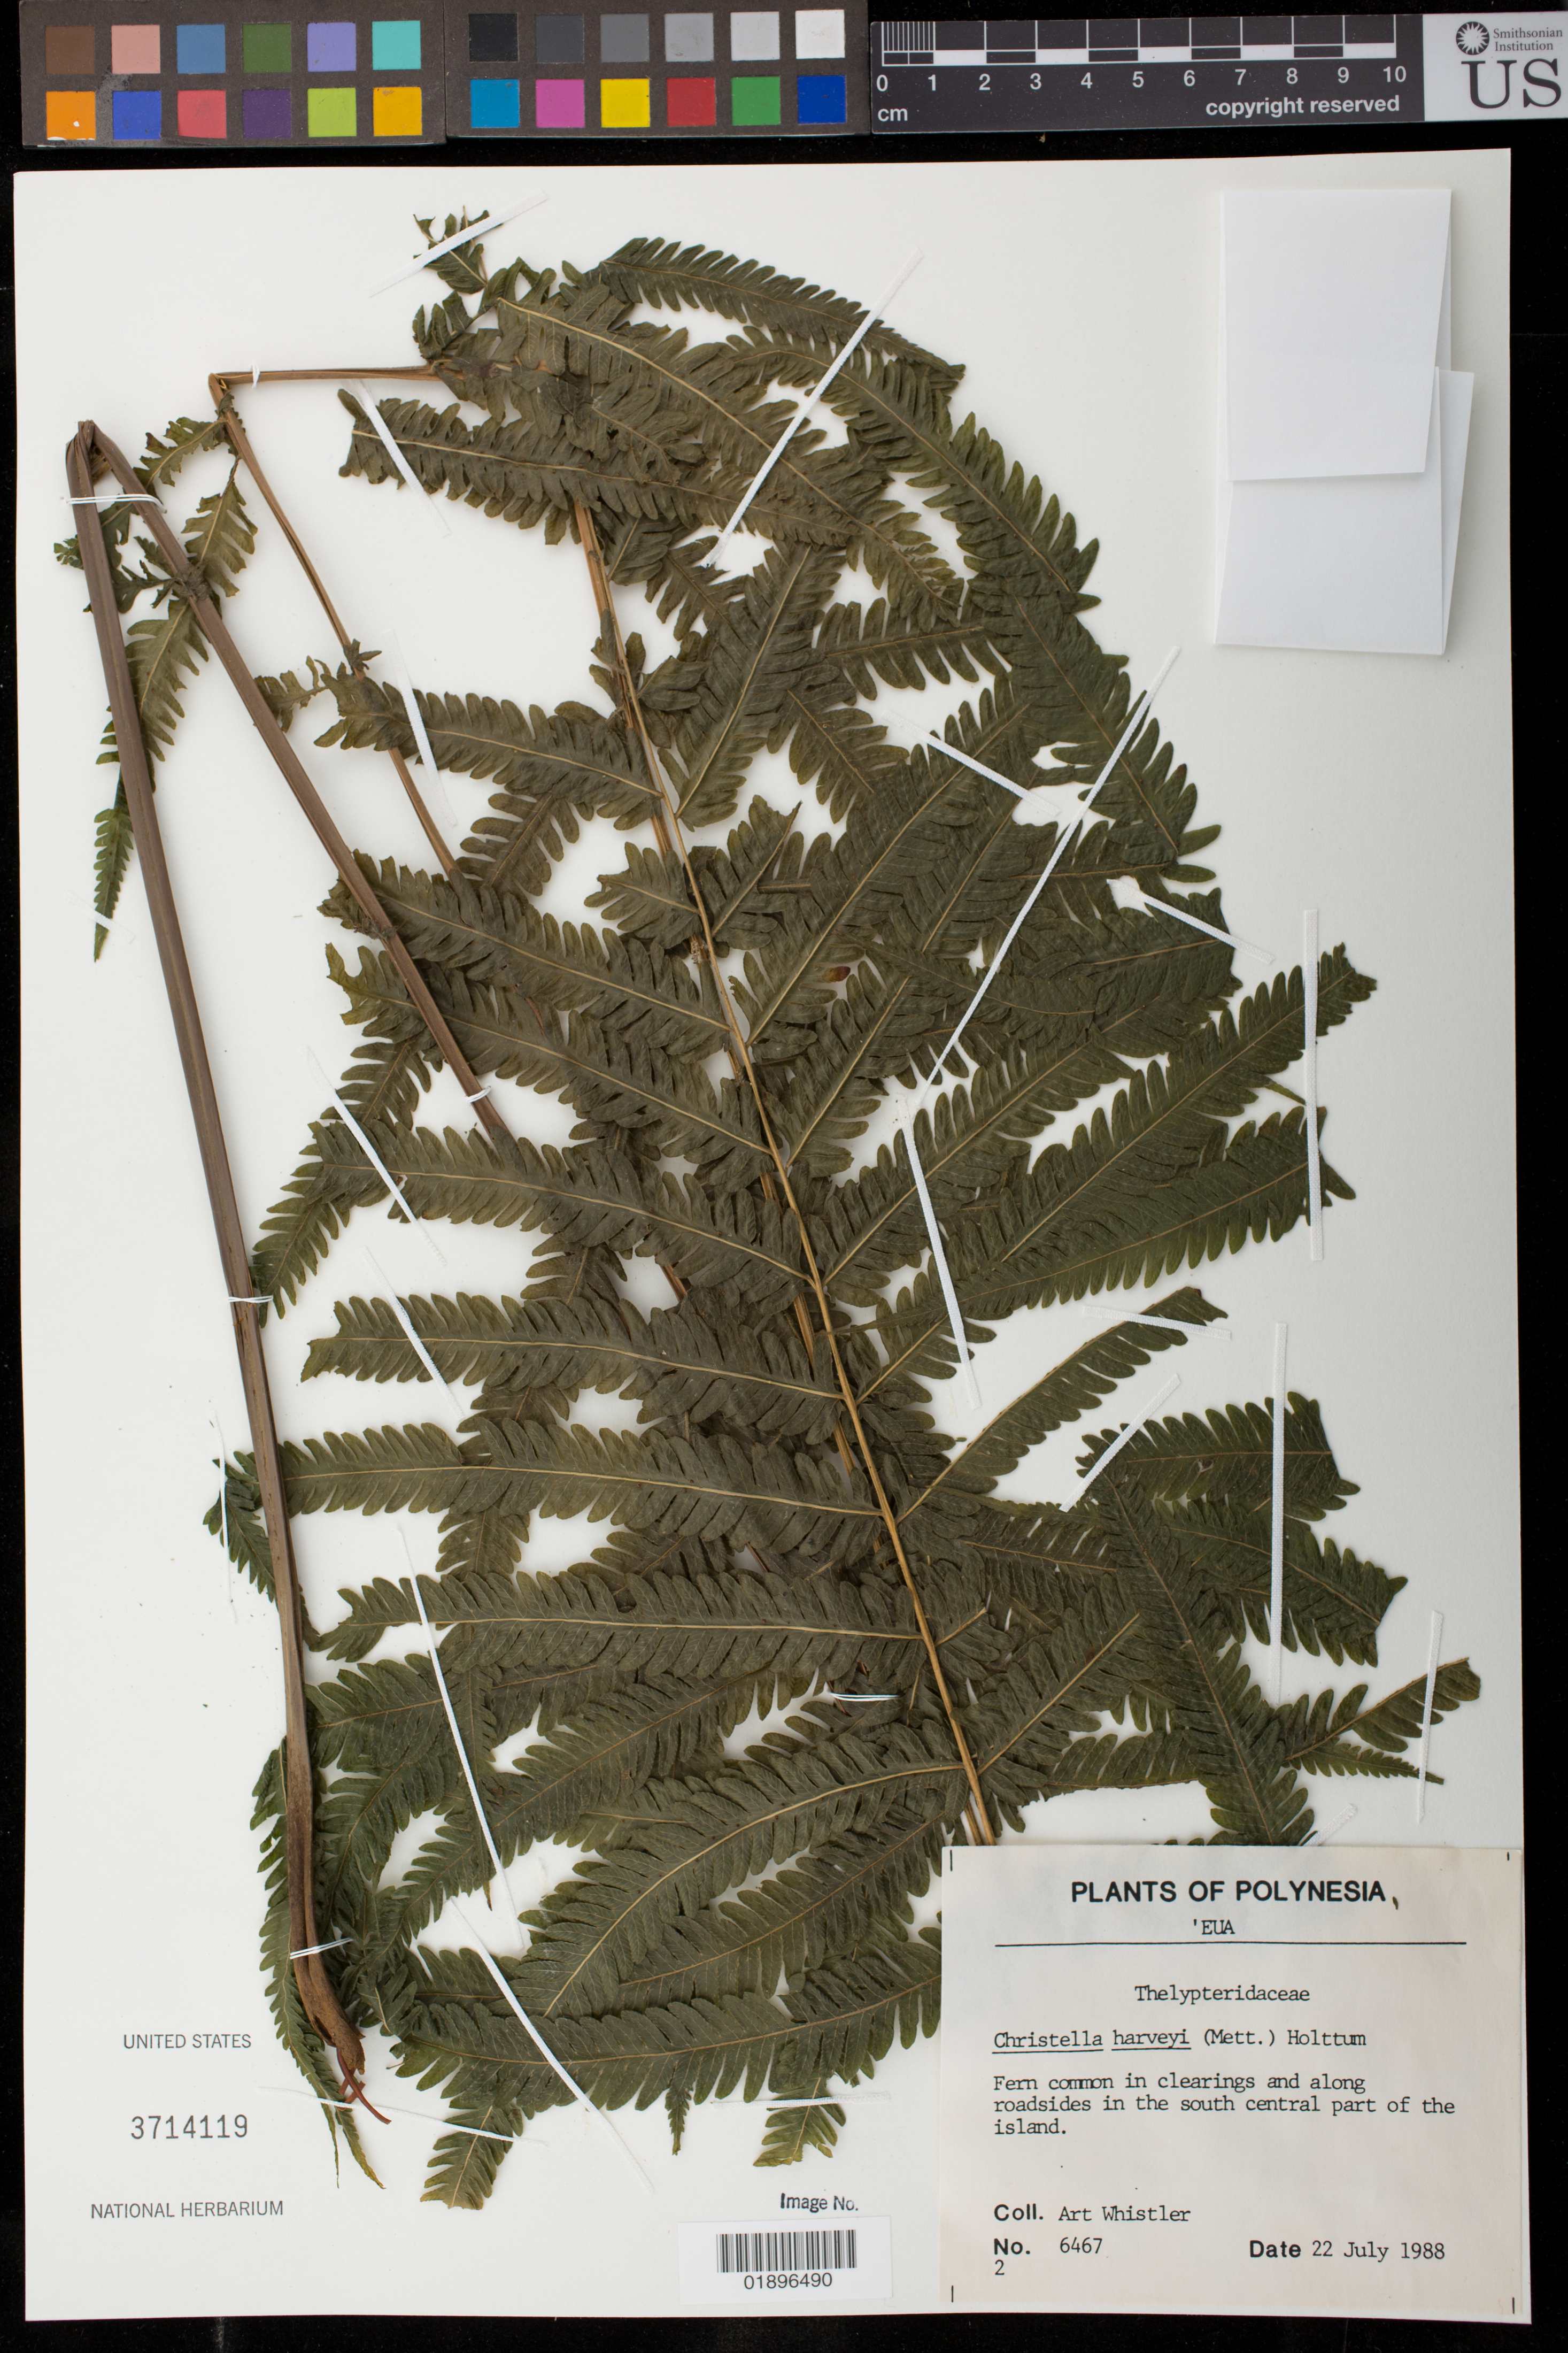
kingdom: Plantae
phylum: Tracheophyta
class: Polypodiopsida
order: Polypodiales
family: Thelypteridaceae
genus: Christella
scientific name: Christella harveyi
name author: (Mett.) Holttum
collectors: A. Whistler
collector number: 6467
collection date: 1988-07-23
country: Tonga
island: Eua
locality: South central part of island.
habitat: Clearings and along roadsides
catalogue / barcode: US 3714119